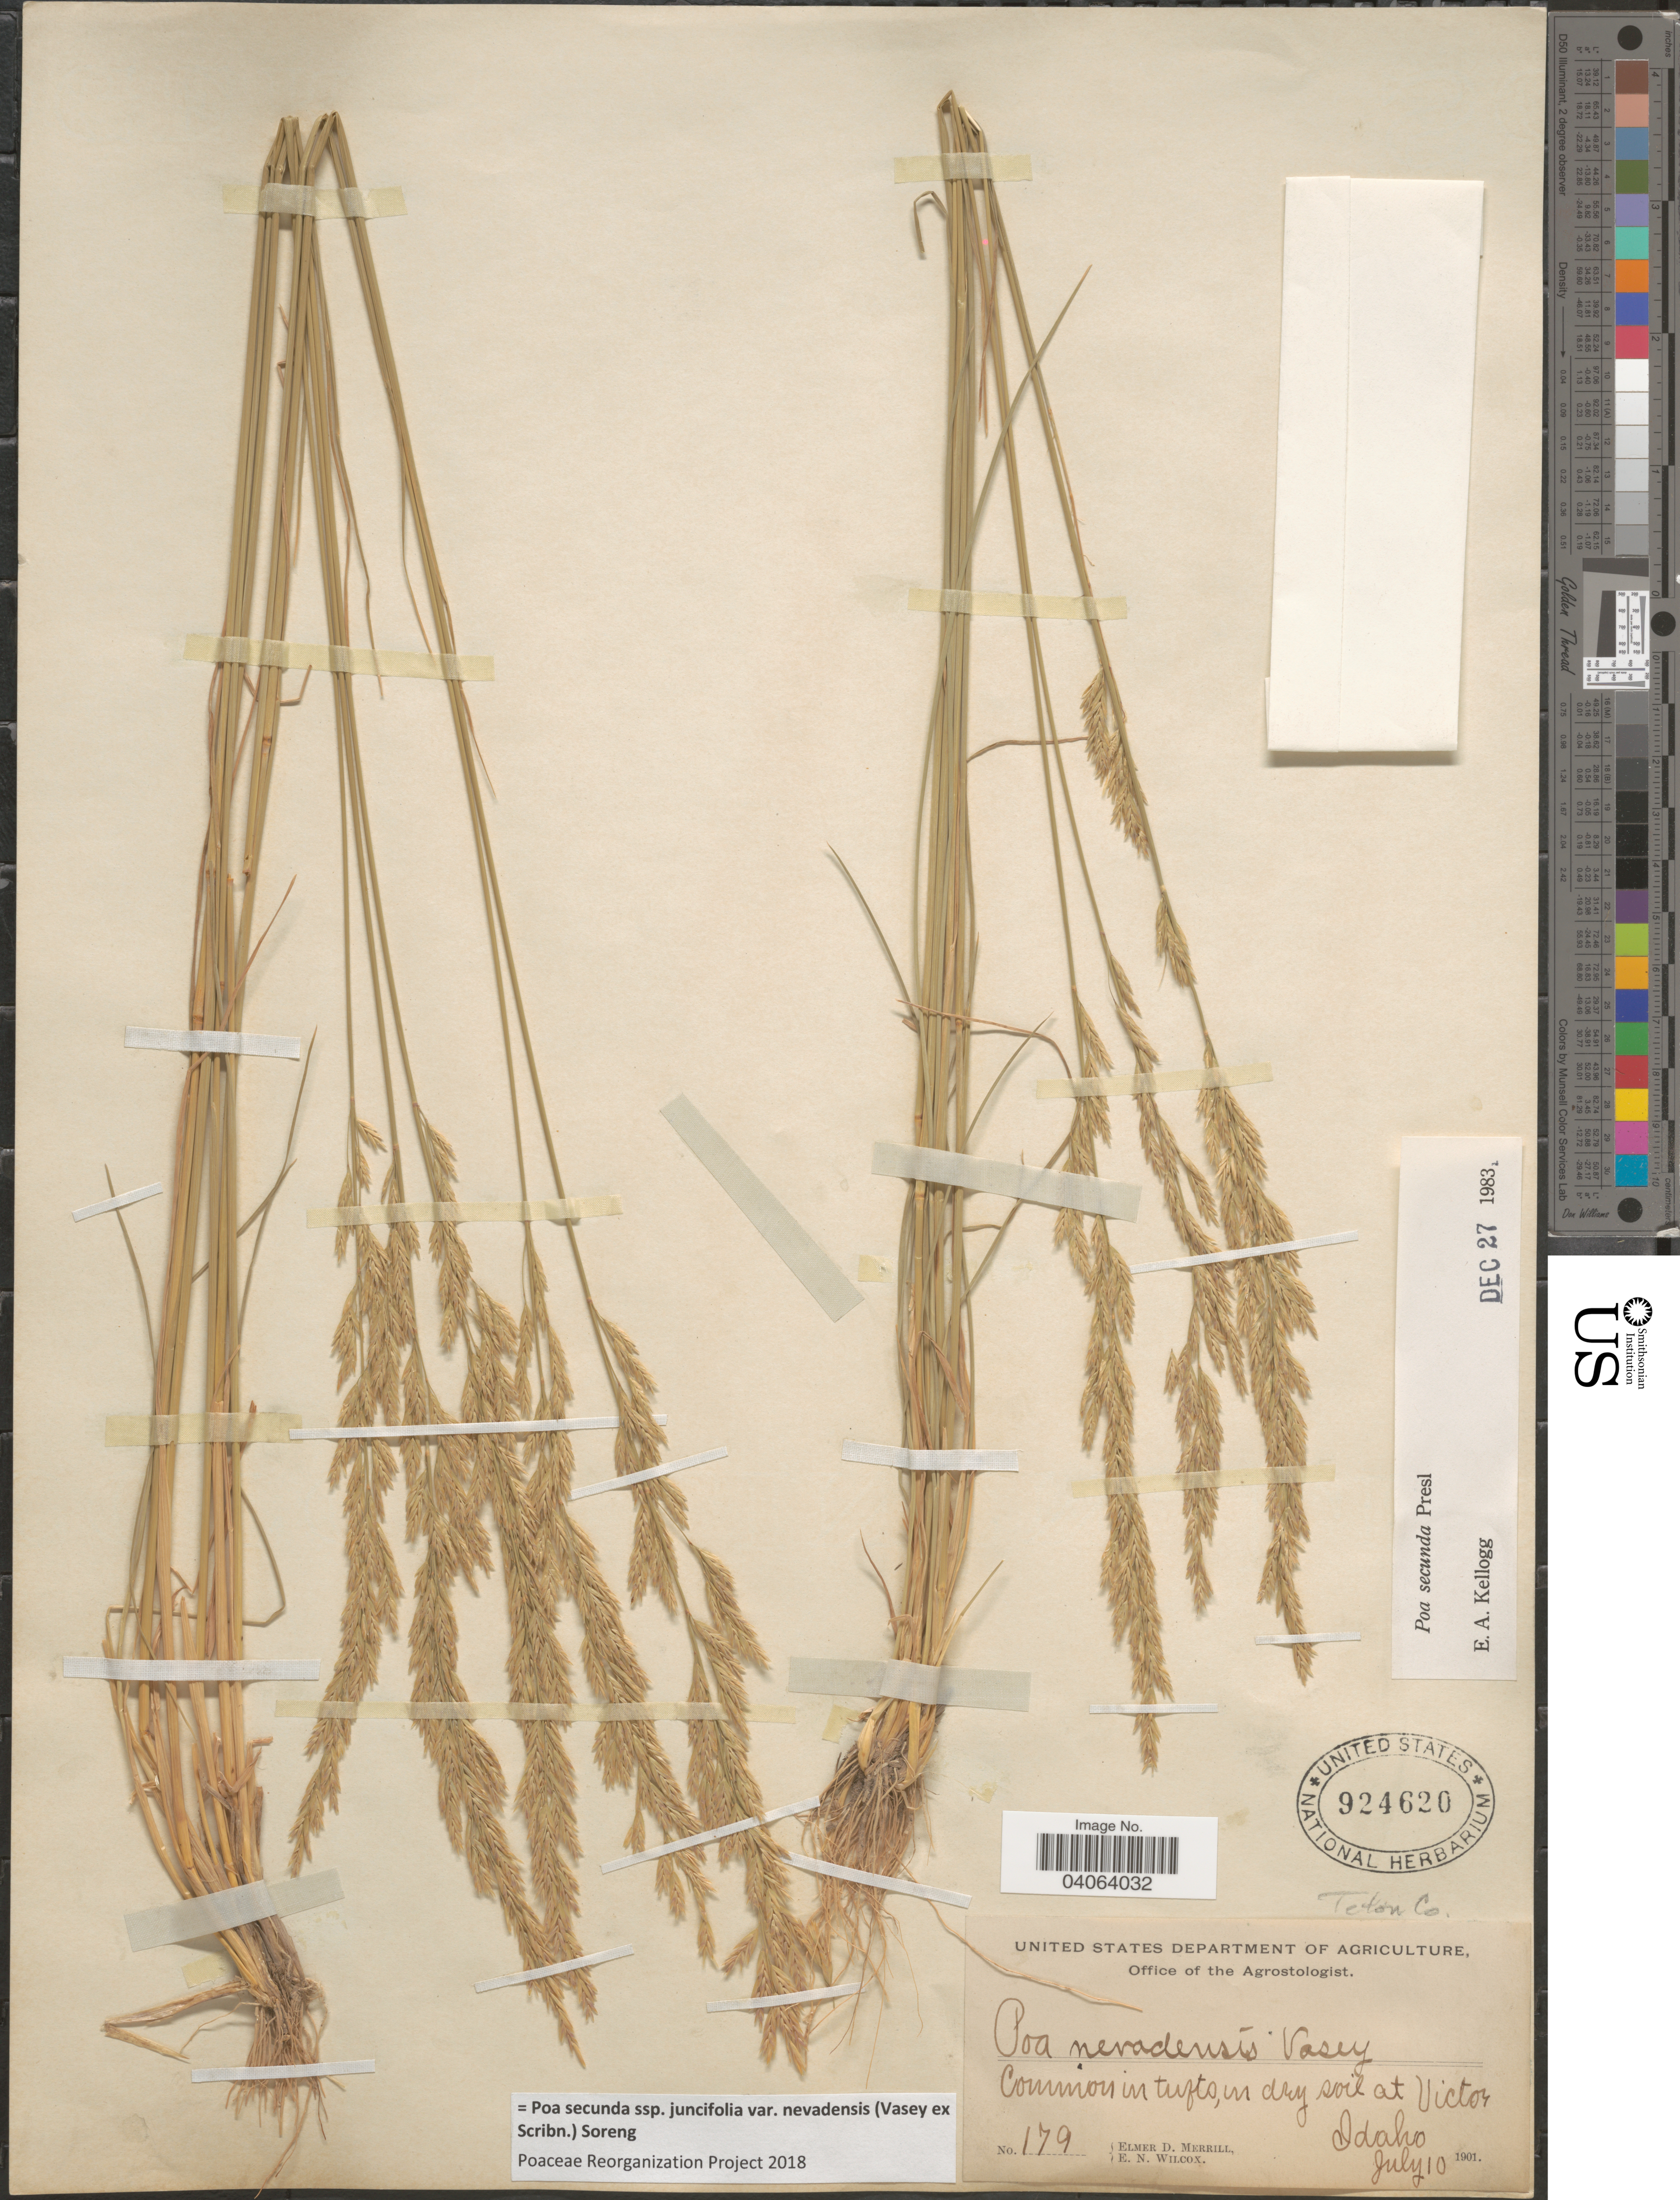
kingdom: Plantae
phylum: Tracheophyta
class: Liliopsida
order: Poales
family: Poaceae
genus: Poa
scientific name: Poa secunda subsp. juncifolia var. nevadensis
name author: (Vasey ex Scribn.) Soreng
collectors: E. D. Merrill & E. Wilcox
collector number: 179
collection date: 1901-07-10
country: United States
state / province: Idaho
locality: Common in tufto, in dry soil at Victor. Teton Co.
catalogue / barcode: US 924620